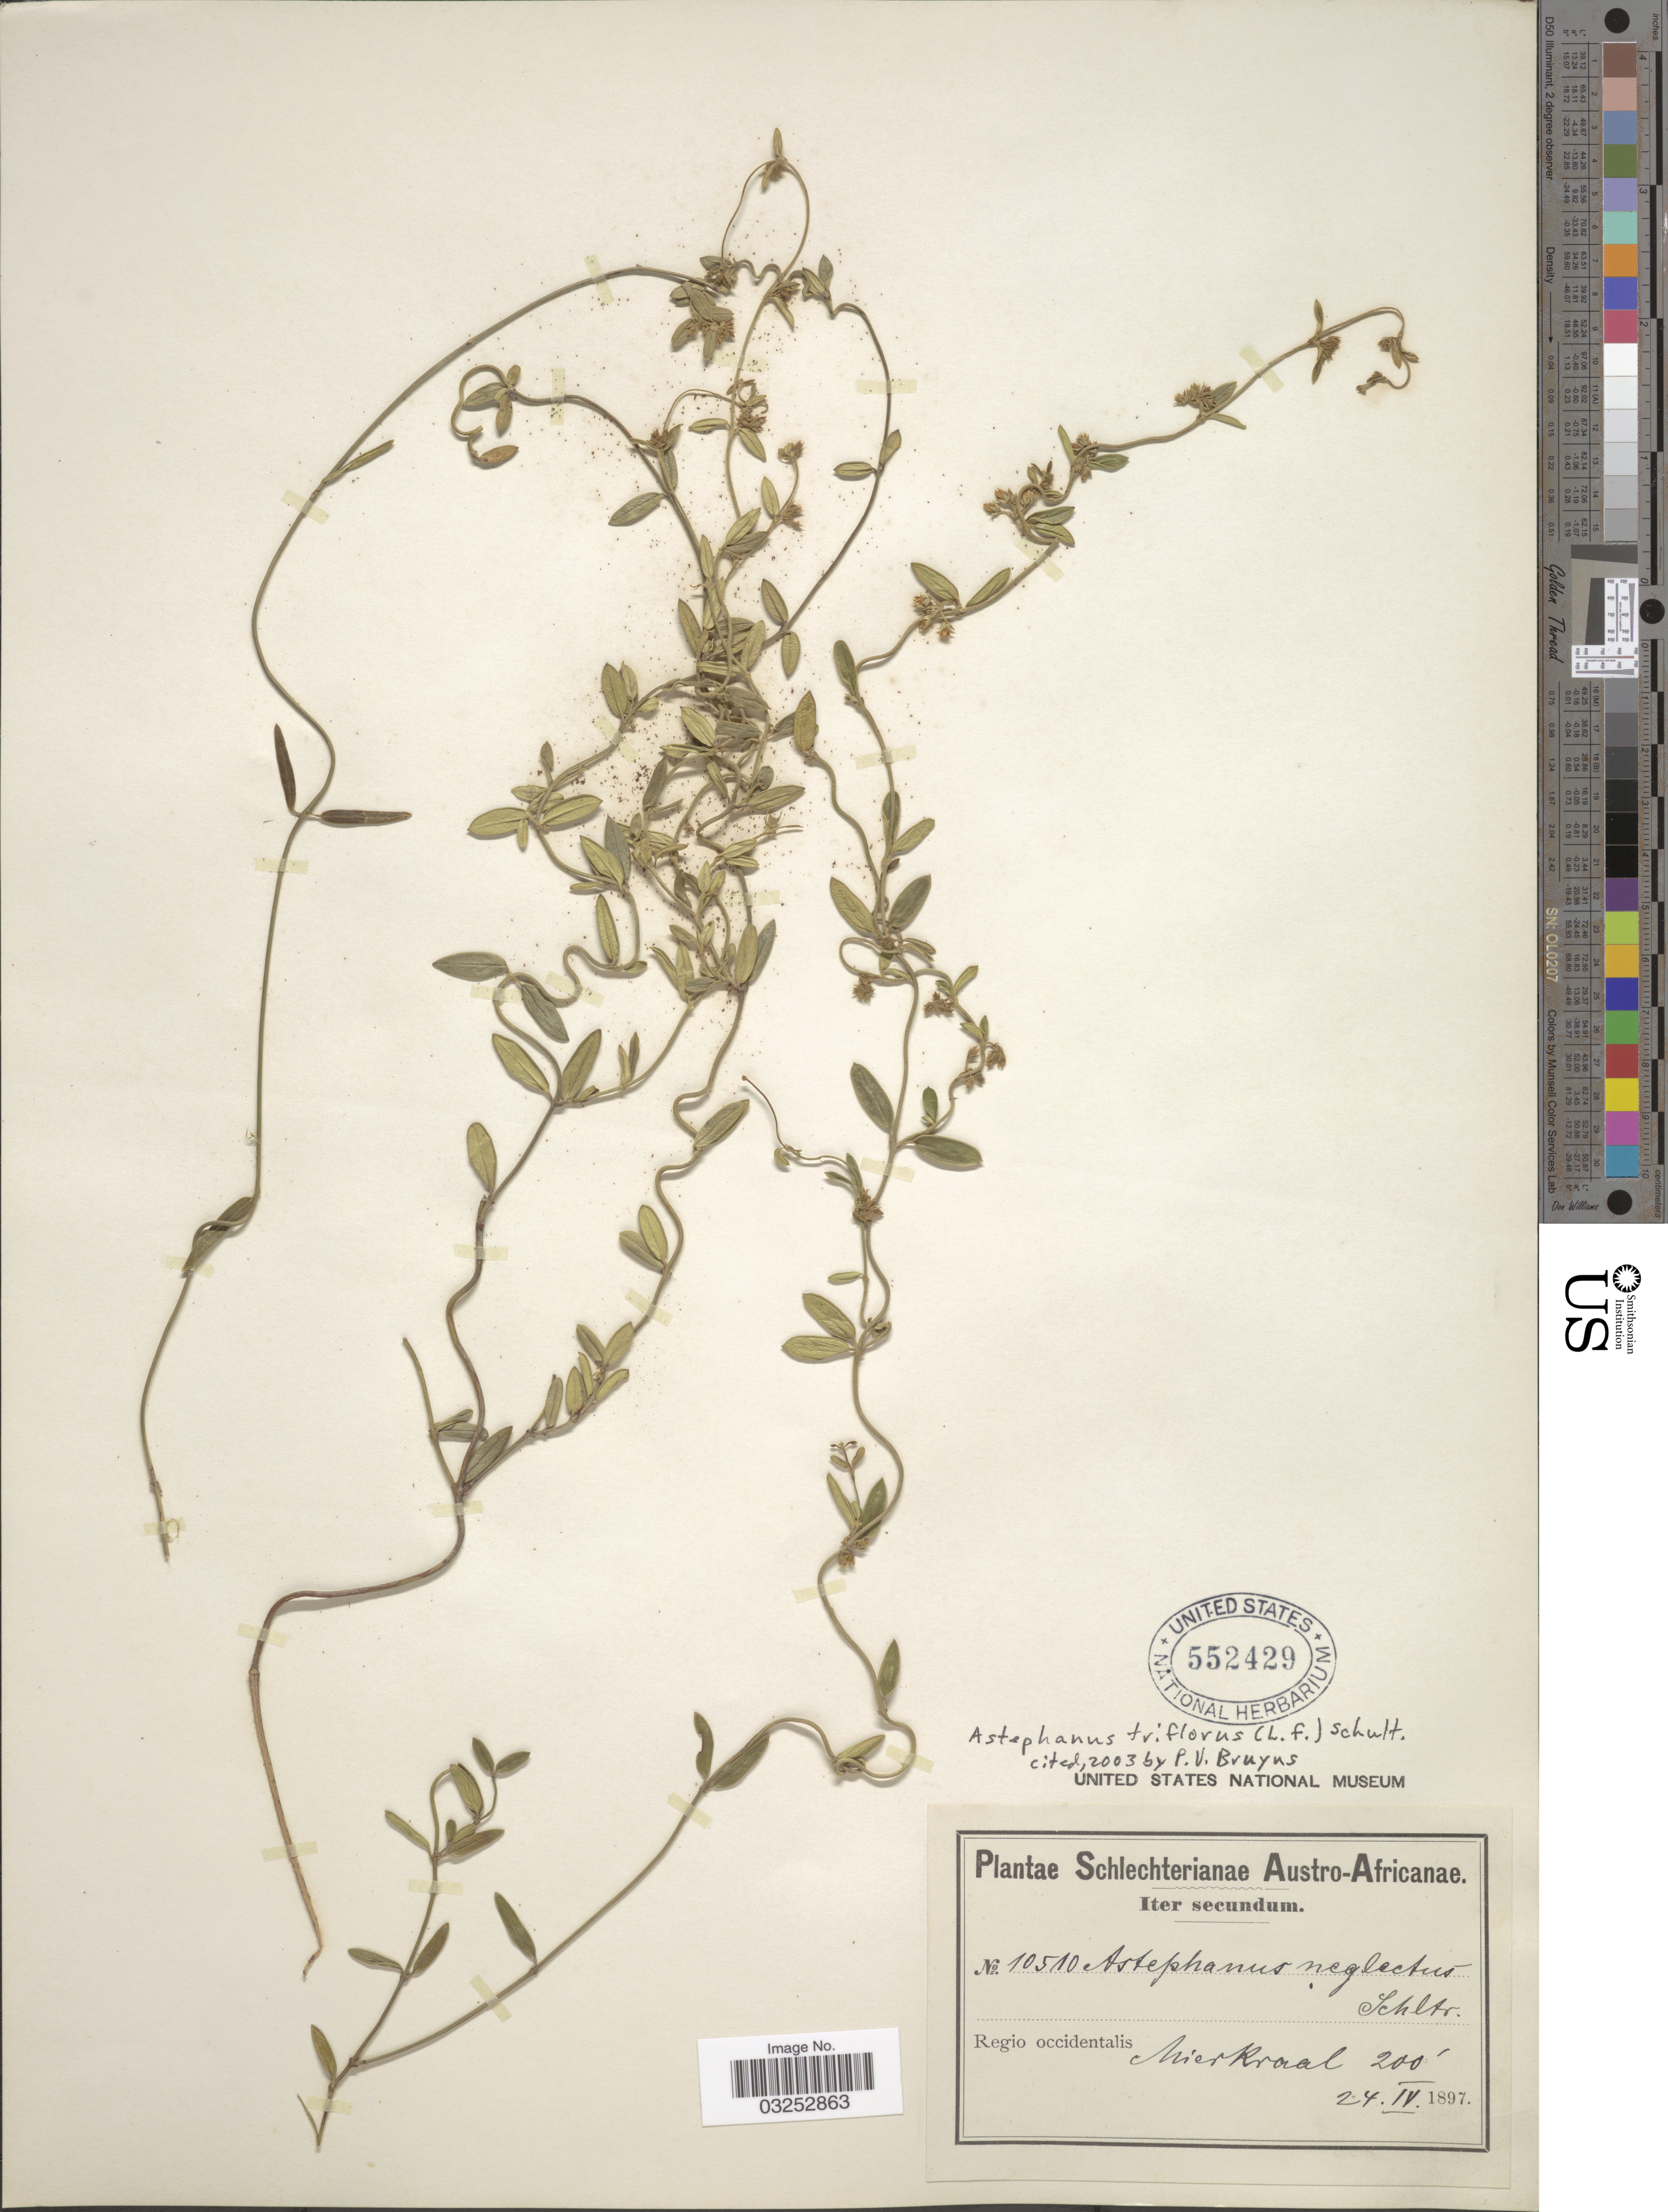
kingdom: Plantae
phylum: Tracheophyta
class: Magnoliopsida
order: Gentianales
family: Apocynaceae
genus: Astephanus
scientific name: Astephanus triflorus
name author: (L. f.) R. Br. ex Schult.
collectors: Schlechter, --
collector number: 10510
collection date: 1897-04-24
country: South Africa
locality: Austro-Africanae, Regio occidentalis Mierkraal.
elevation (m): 61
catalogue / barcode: US 552429